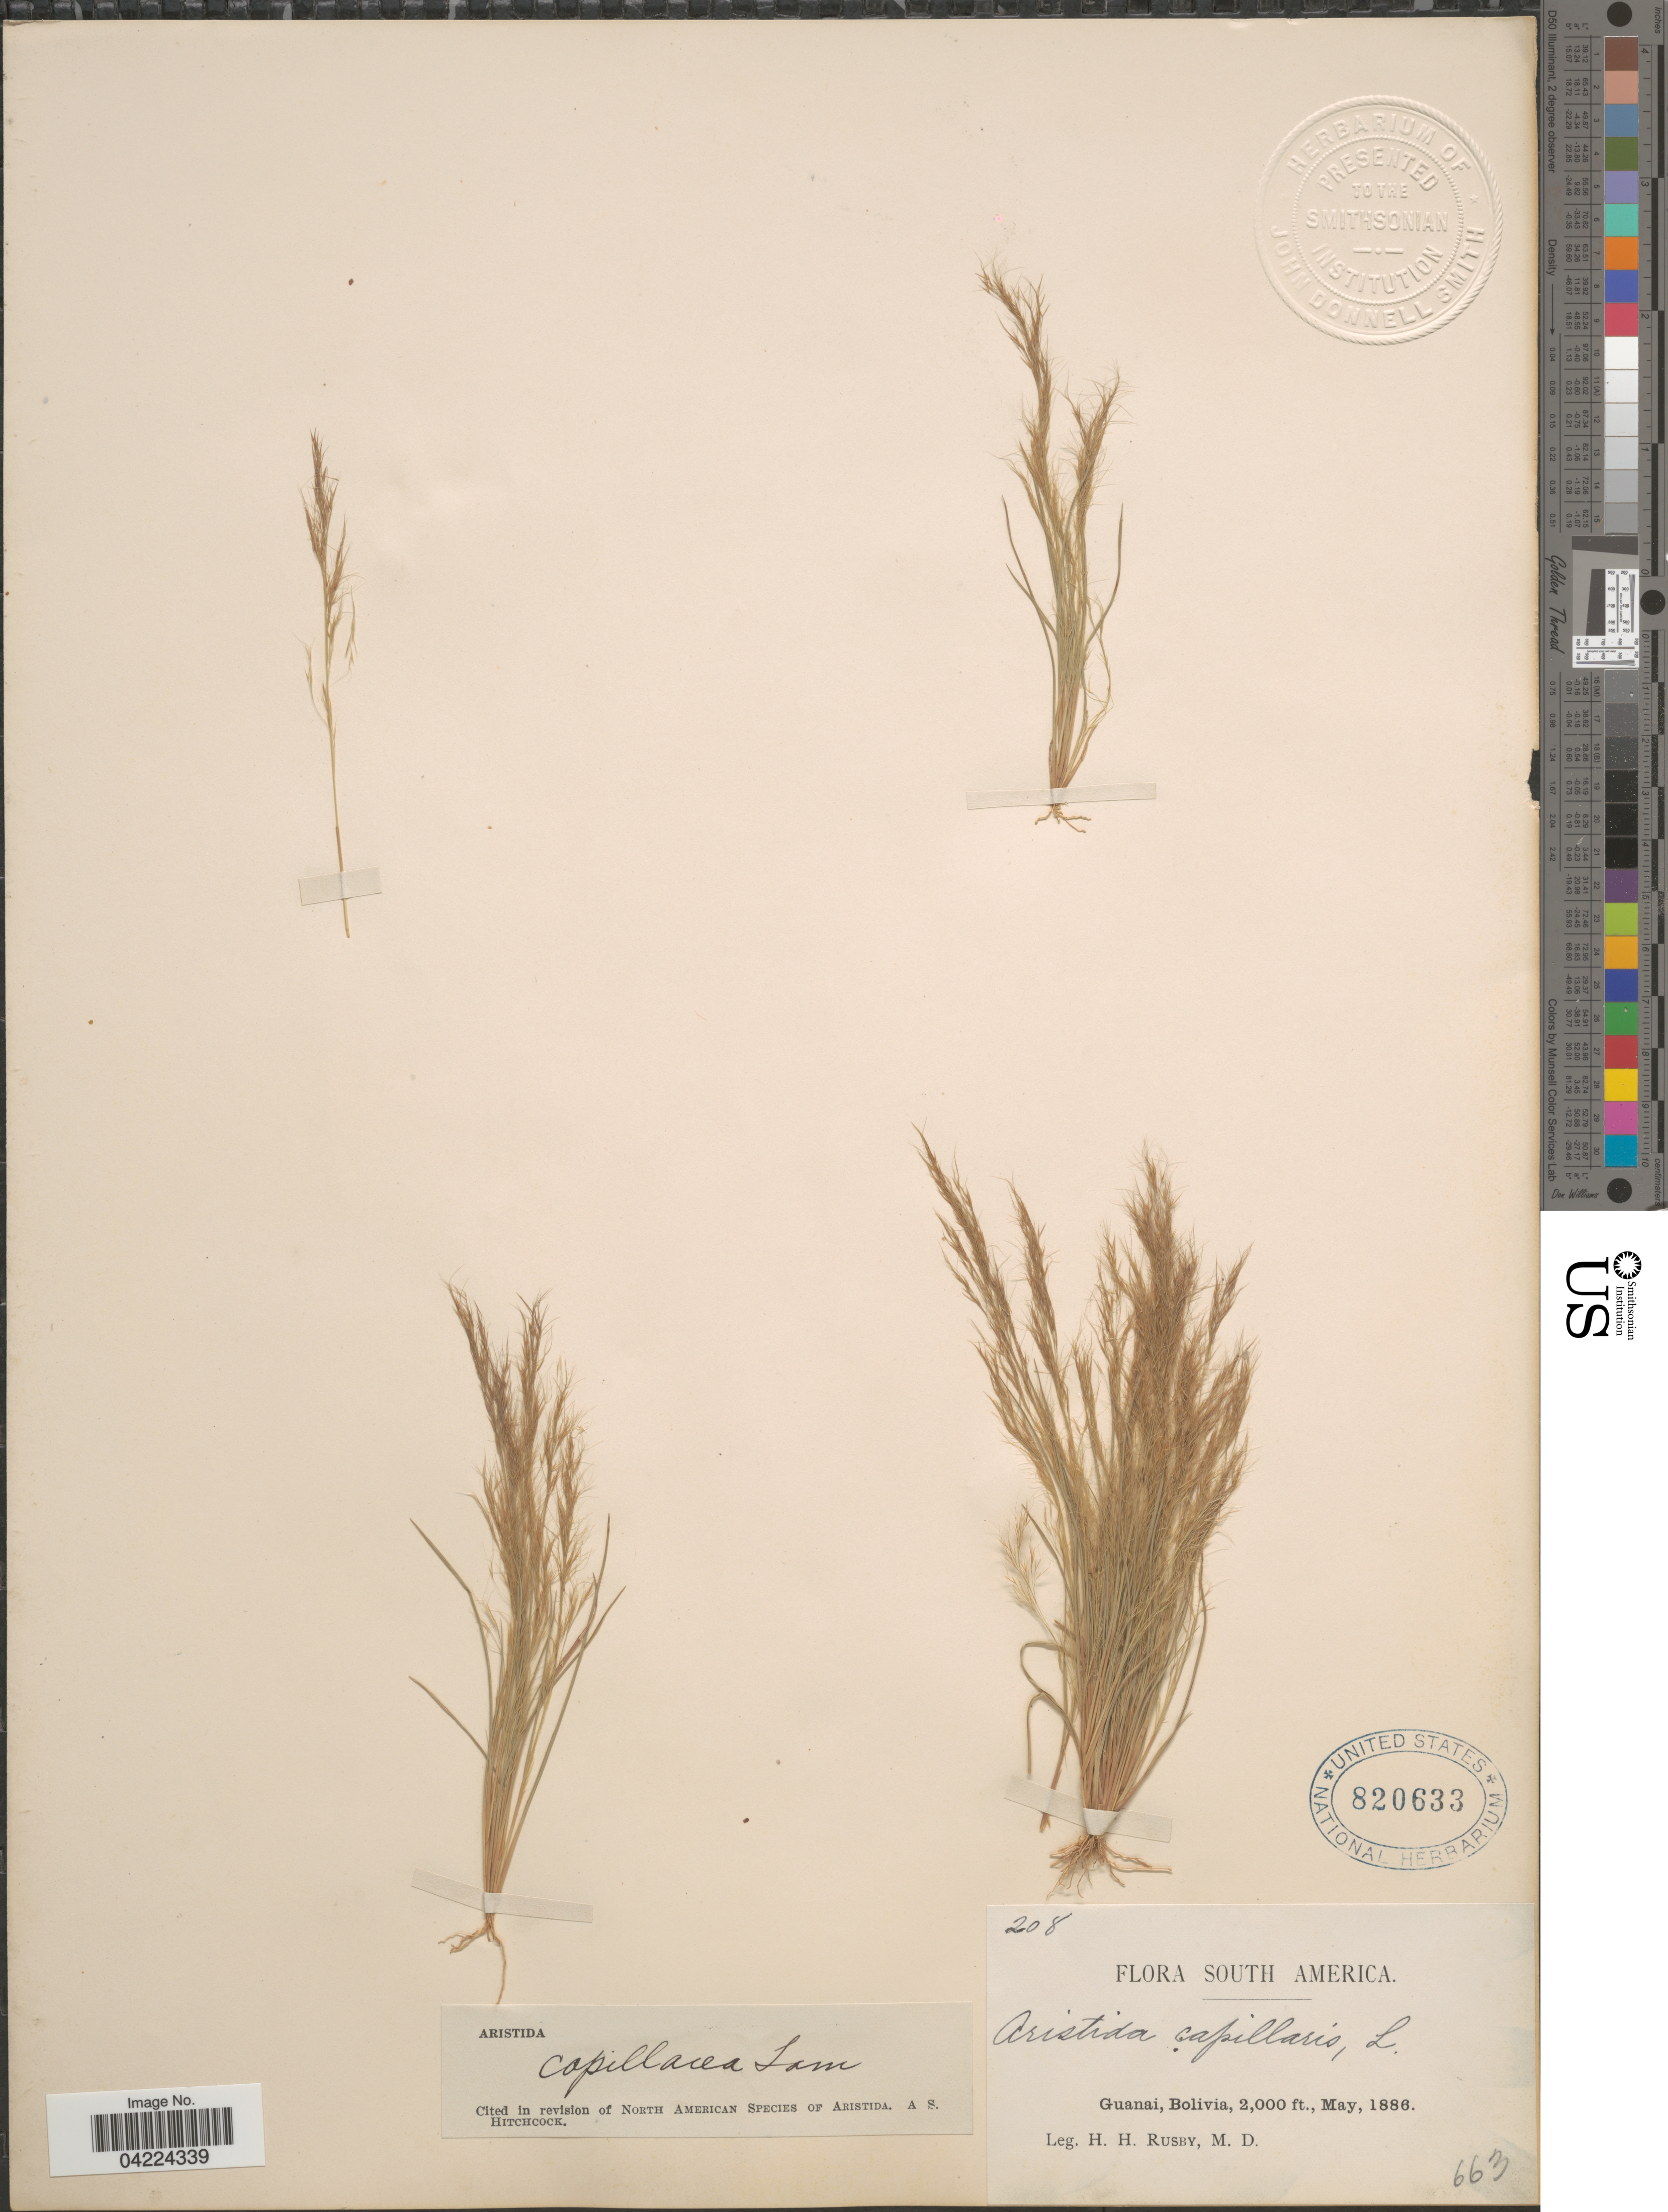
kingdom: Plantae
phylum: Tracheophyta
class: Liliopsida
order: Poales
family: Poaceae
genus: Aristida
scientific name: Aristida capillacea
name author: Lam.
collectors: H. H. Rusby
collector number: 208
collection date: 1886-05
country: Bolivia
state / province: La Páz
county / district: Larecaja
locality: Guanay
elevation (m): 610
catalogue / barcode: US 820633